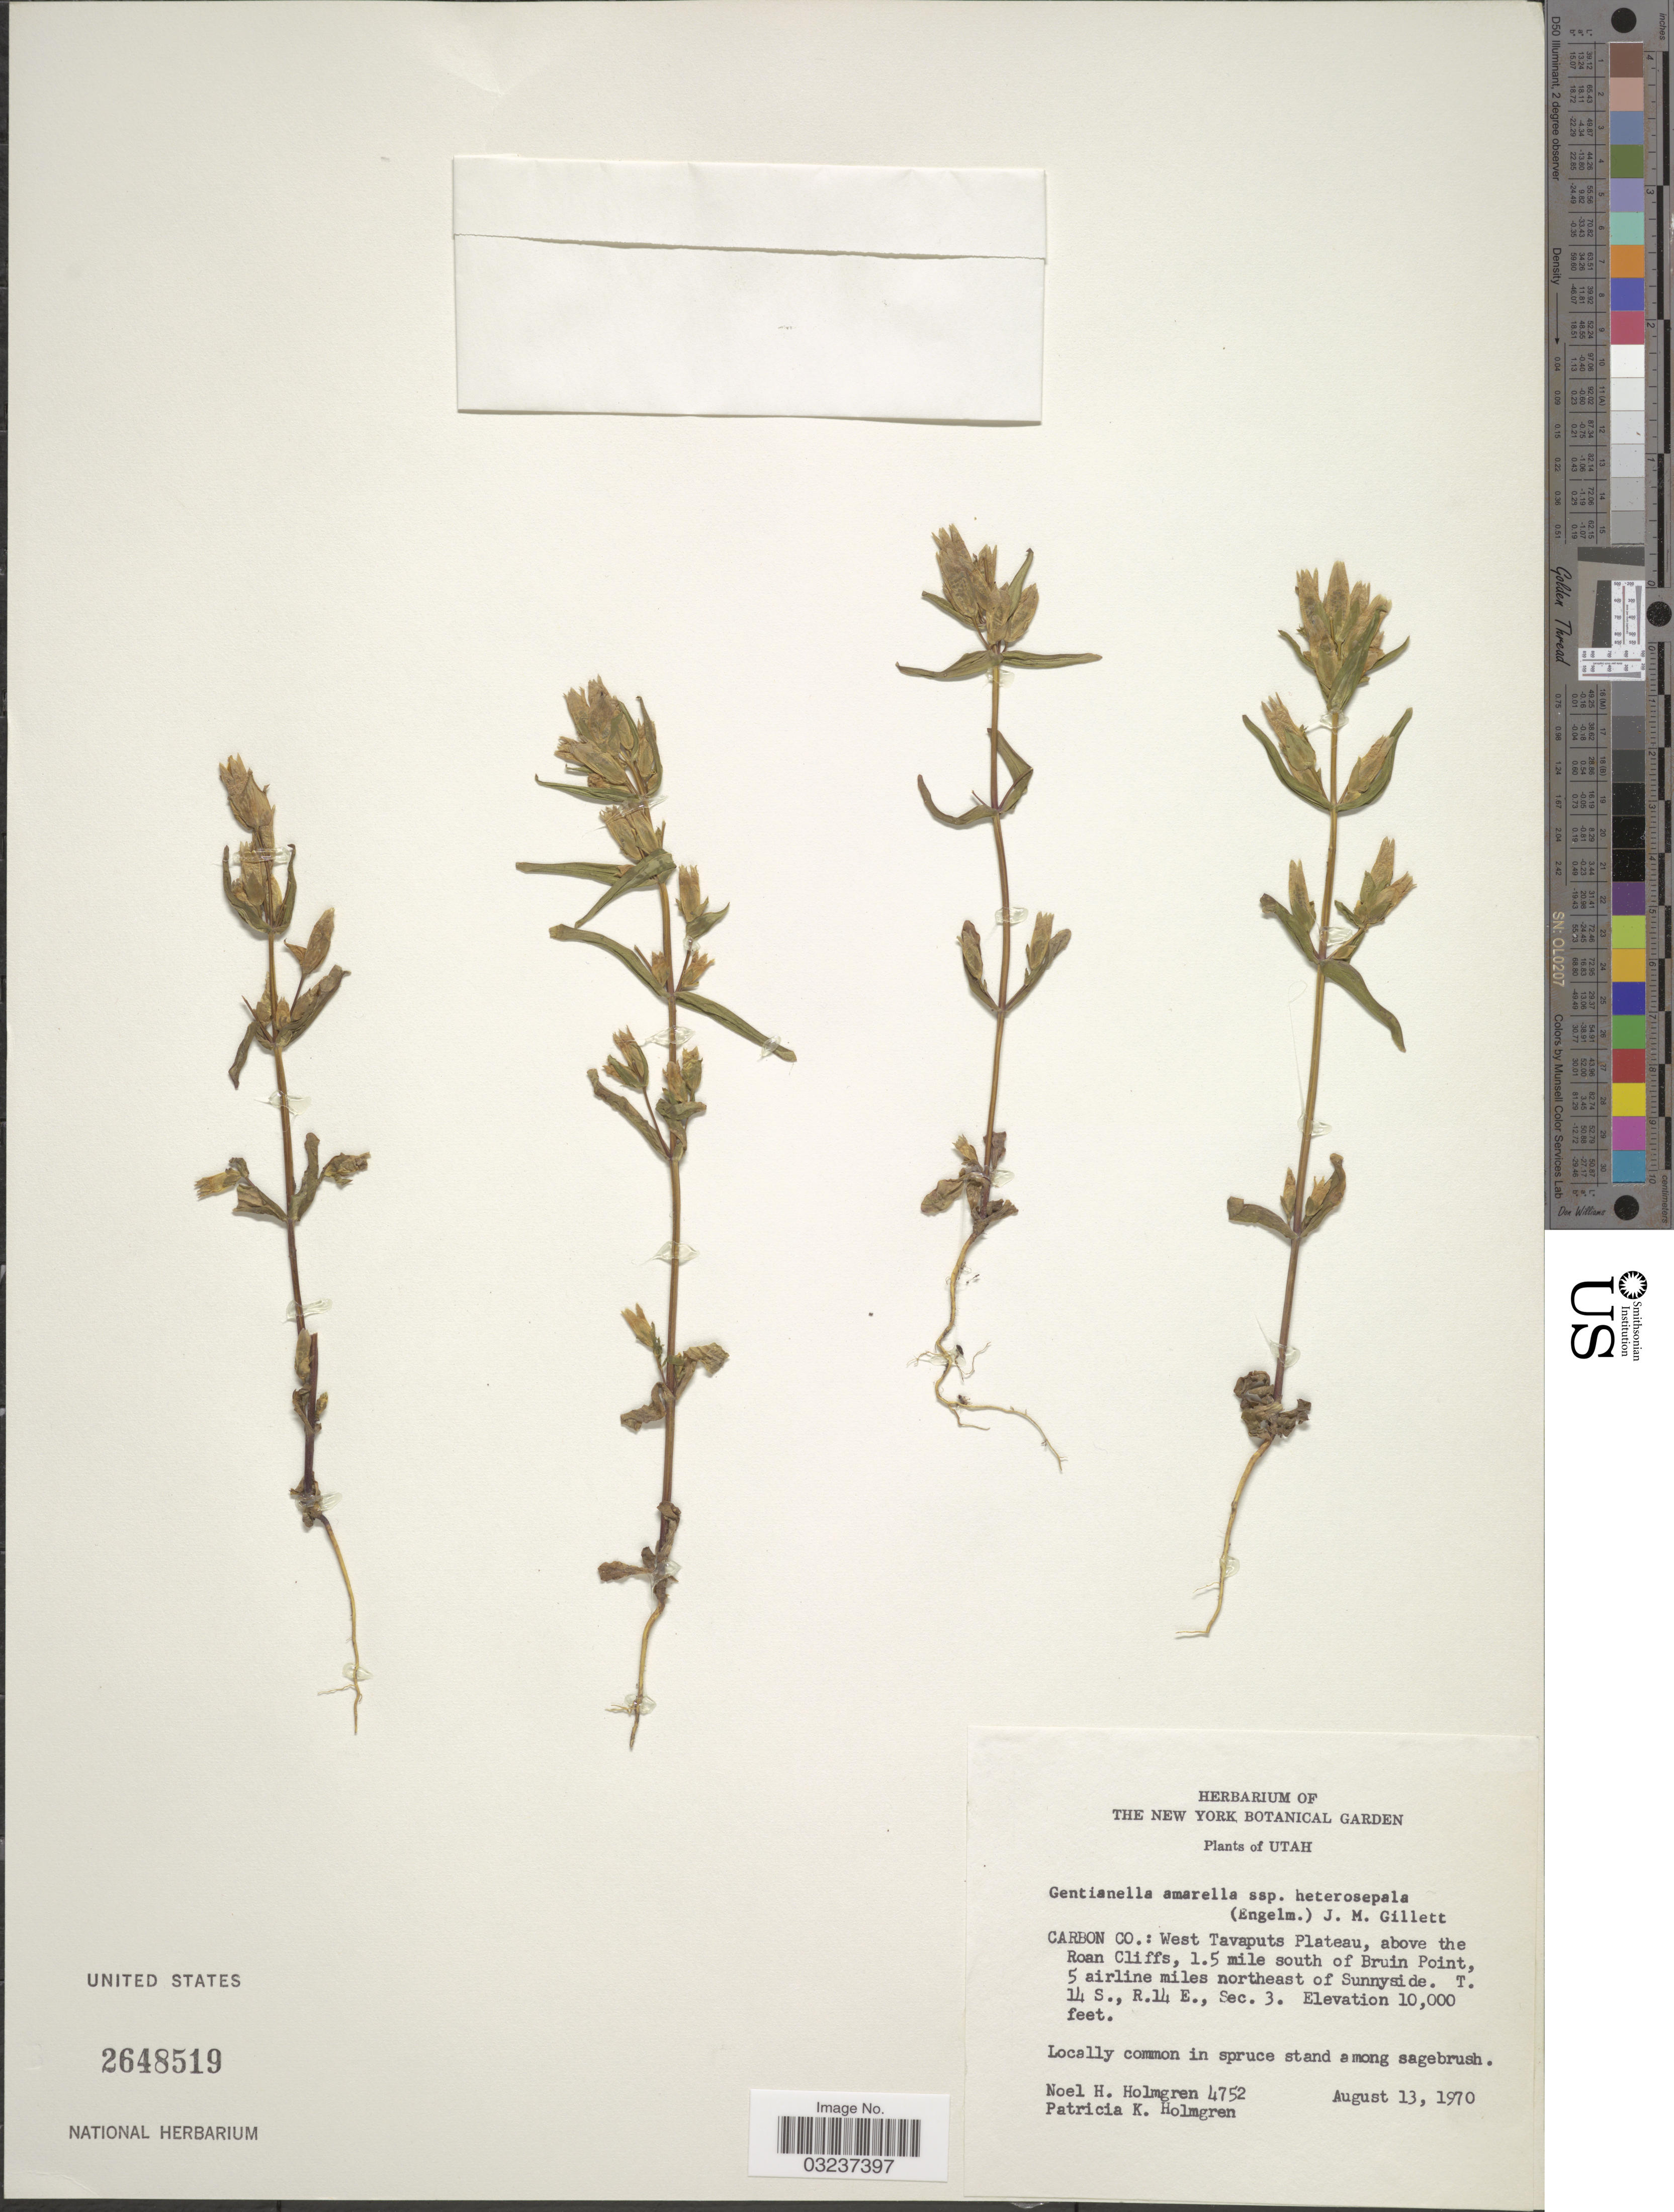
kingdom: Plantae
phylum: Tracheophyta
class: Magnoliopsida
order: Gentianales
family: Gentianaceae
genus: Gentianella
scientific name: Gentianella amarella subsp. heterosepala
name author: (Engelm.) J.M. Gillet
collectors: N. H. Holmgren & P. K. Holmgren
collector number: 4752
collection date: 1970-08-13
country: United States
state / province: Utah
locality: Carbon Co.: West Tavaputs Plateau, above the Roan Cliffs, 1.5 mile south of Bruin Point, 5 airline miles northeast of Sunnyside. T14S., R14E, Sec.3.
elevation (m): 3048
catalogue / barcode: US 2648519